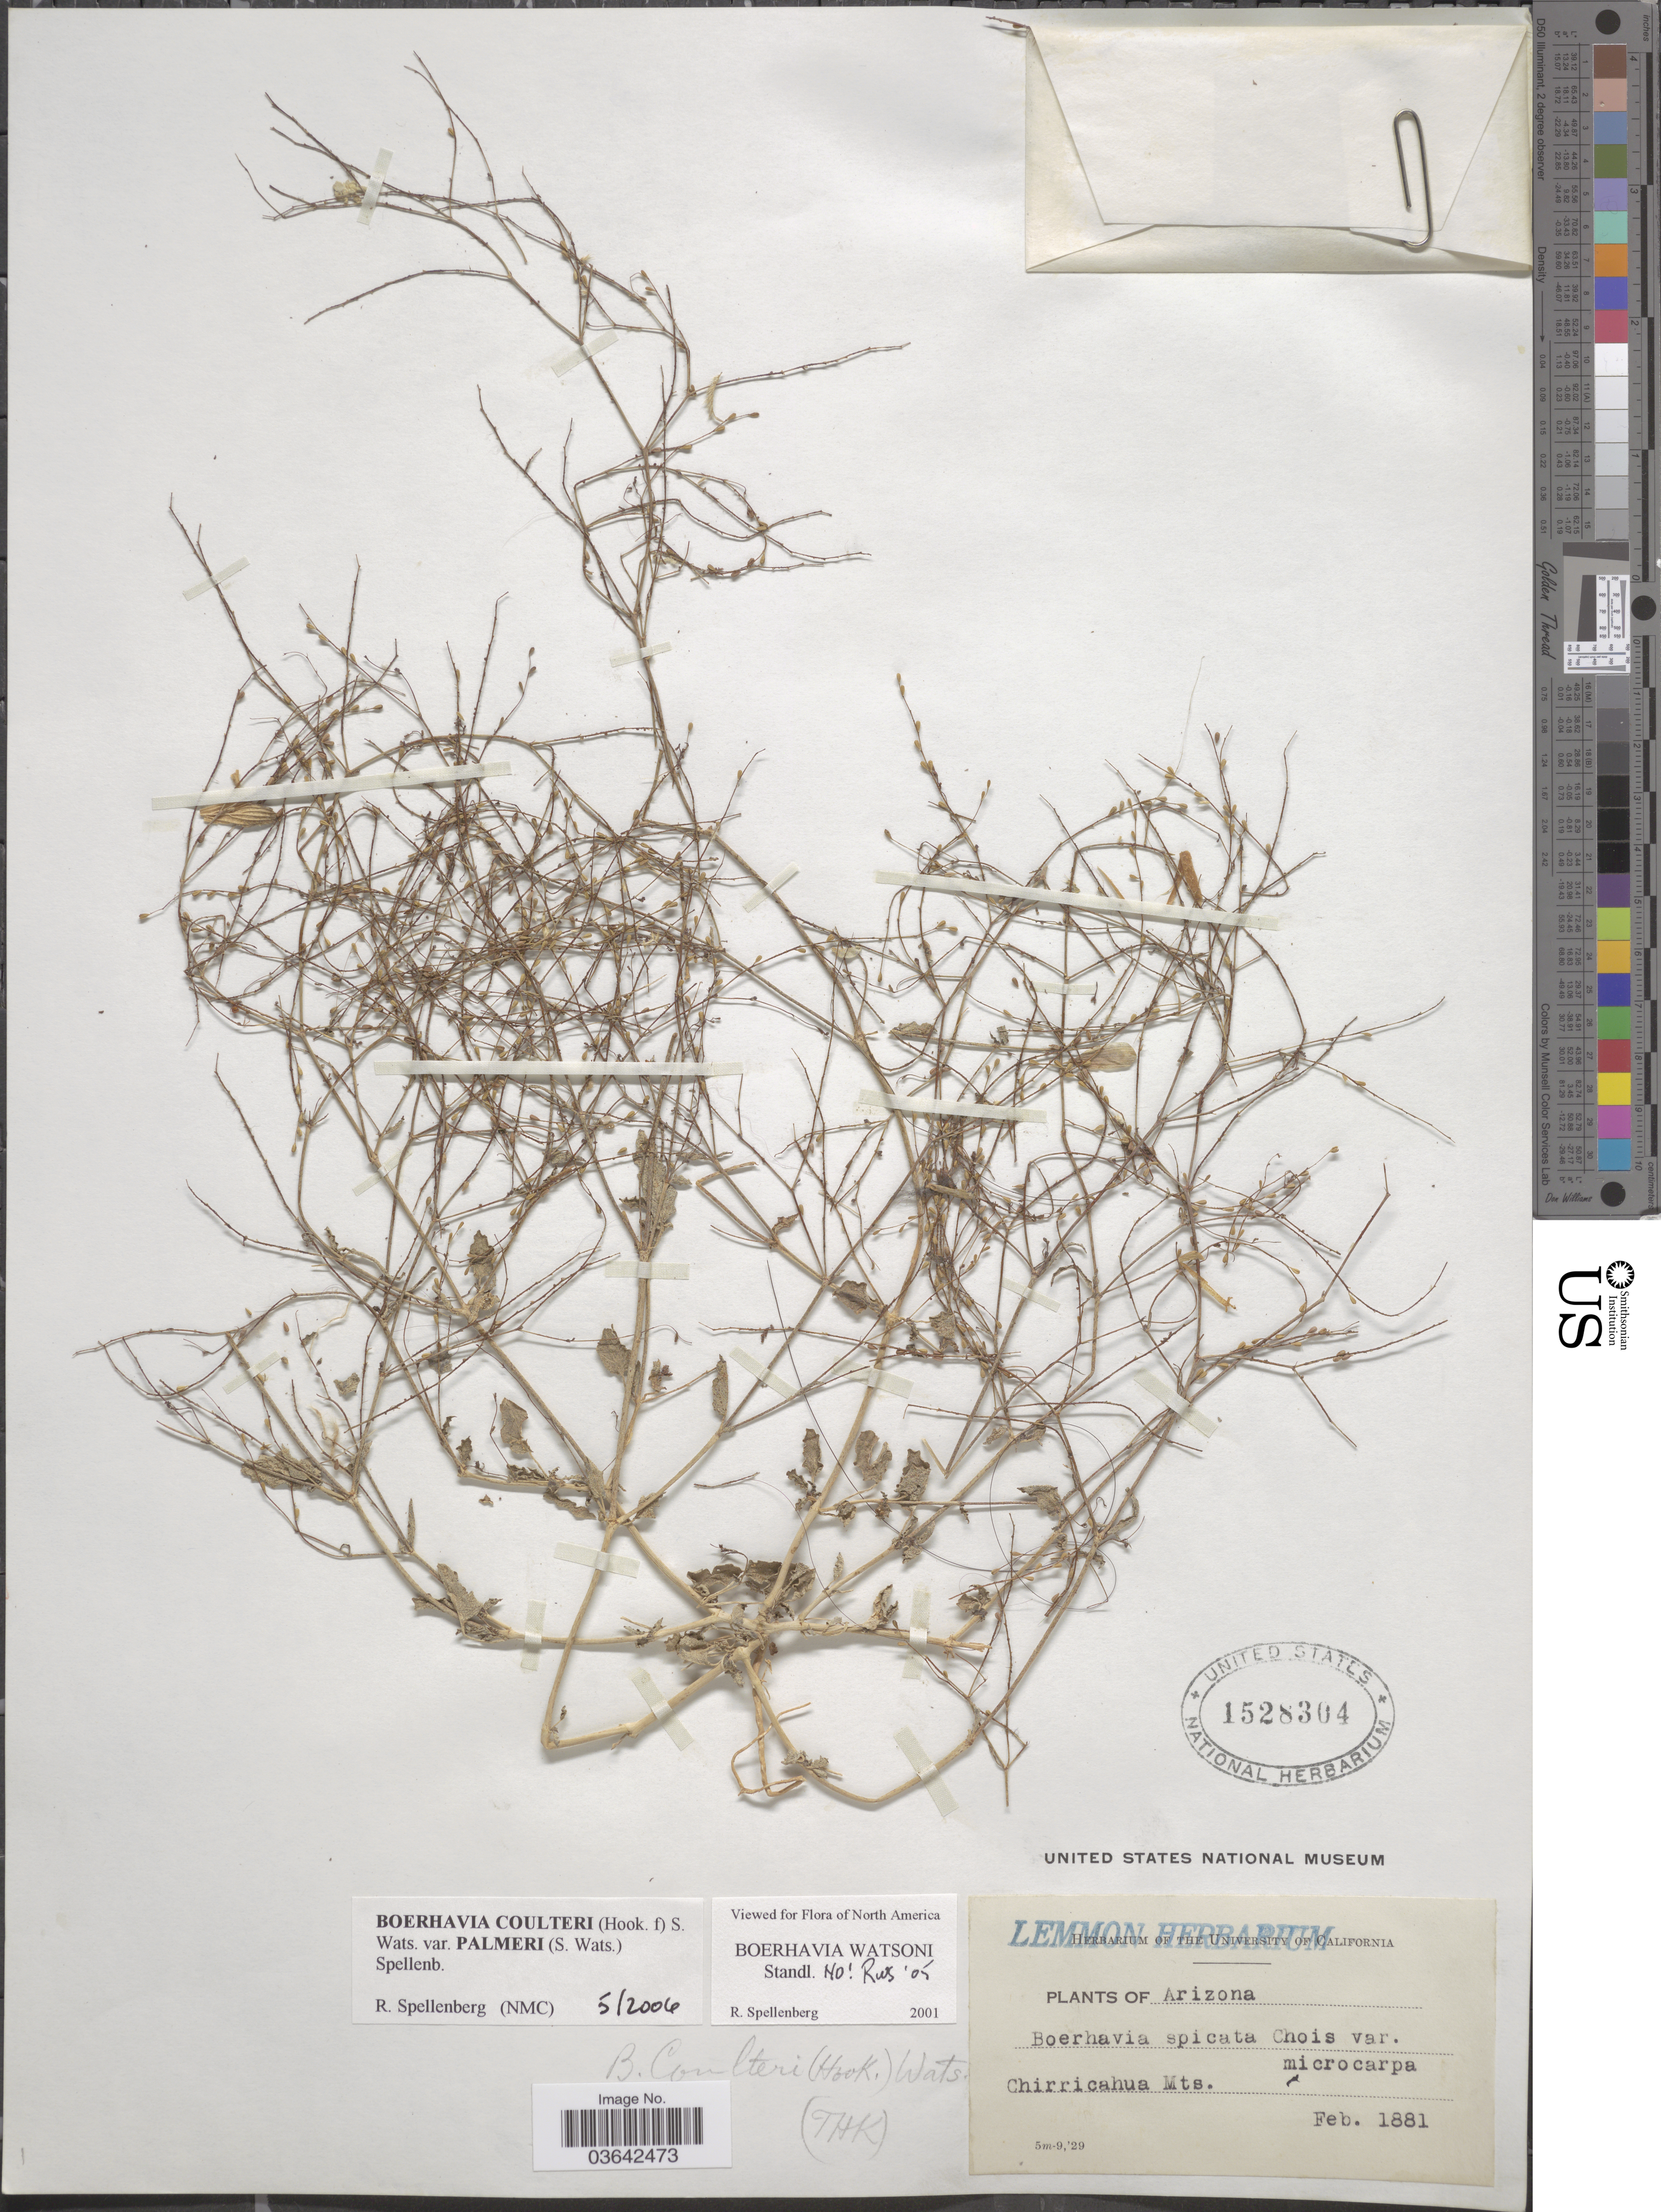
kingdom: Plantae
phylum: Tracheophyta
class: Magnoliopsida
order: Caryophyllales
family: Nyctaginaceae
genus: Boerhavia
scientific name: Boerhavia coulteri var. palmeri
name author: (S. Watson) Spellenb.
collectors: ex herb. Lemmon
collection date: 1881-02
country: United States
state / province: Arizona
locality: Chirricahua Mts.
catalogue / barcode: US 1528304